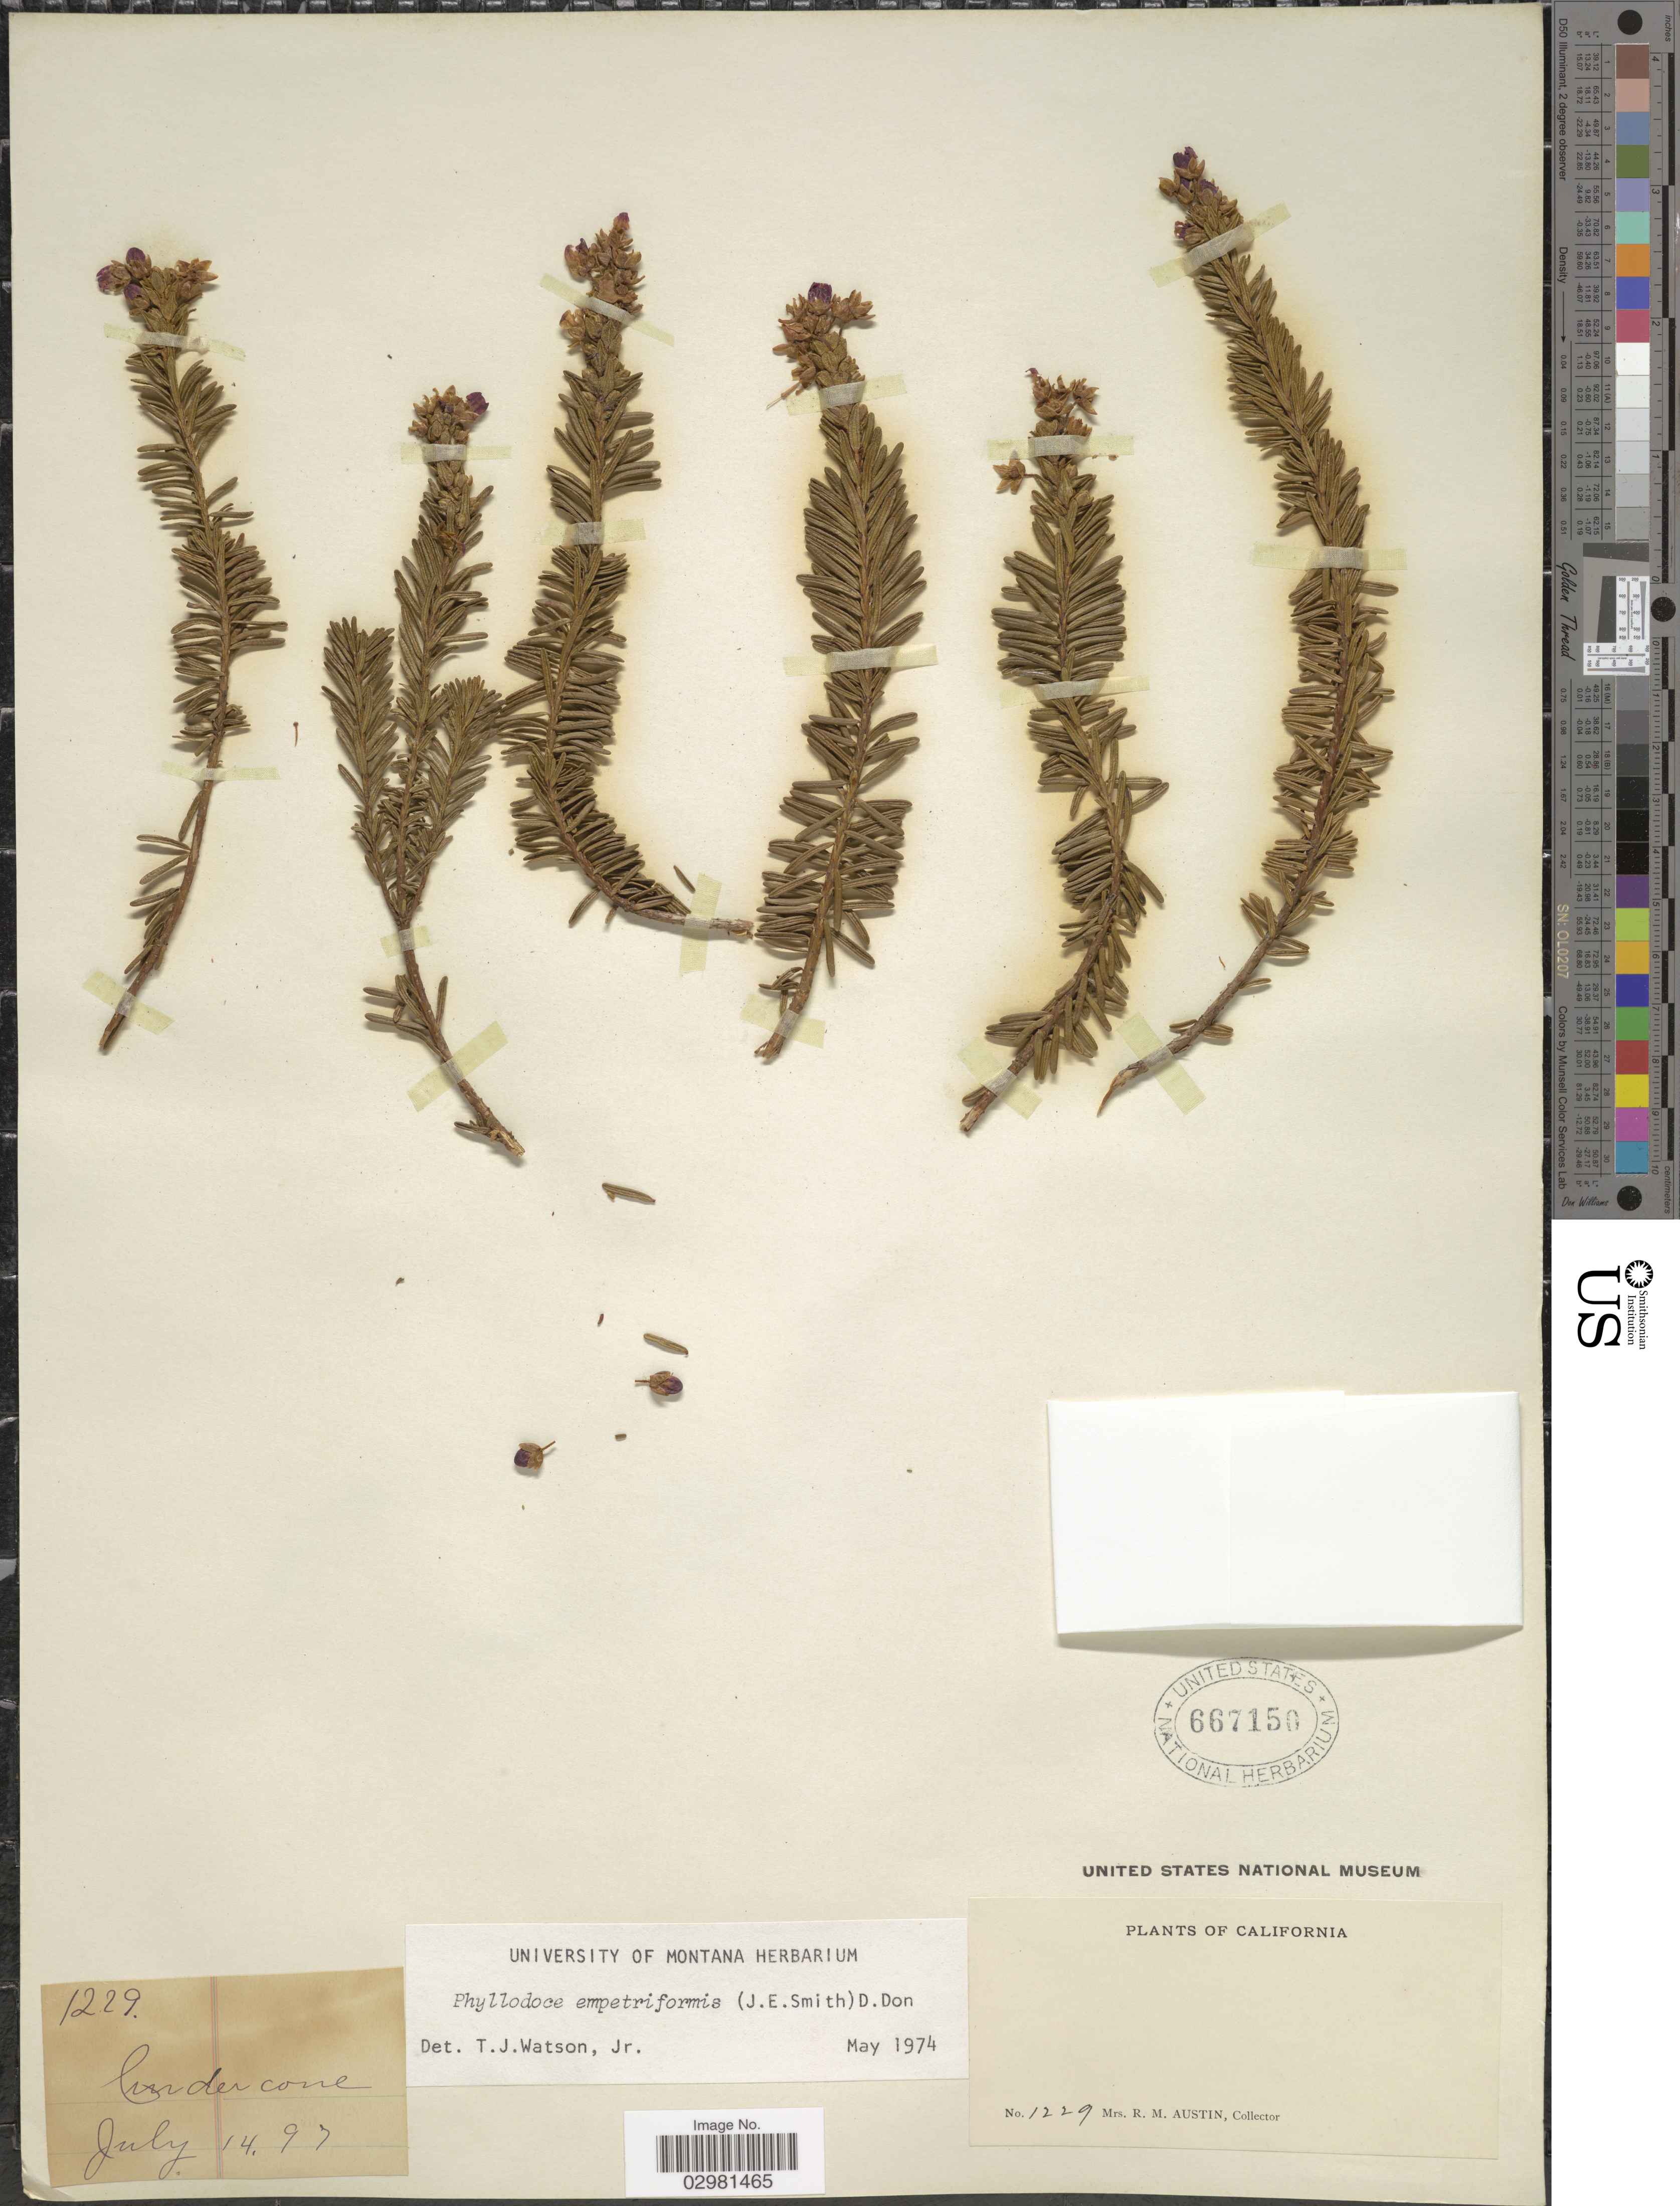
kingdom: Plantae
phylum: Tracheophyta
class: Magnoliopsida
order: Ericales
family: Ericaceae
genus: Phyllodoce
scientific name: Phyllodoce empetiformis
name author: (Small) D. Don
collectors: R. Austin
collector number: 1229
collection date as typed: Transcribed d/m/y: 14/7/97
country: United States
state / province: California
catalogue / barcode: US 667150